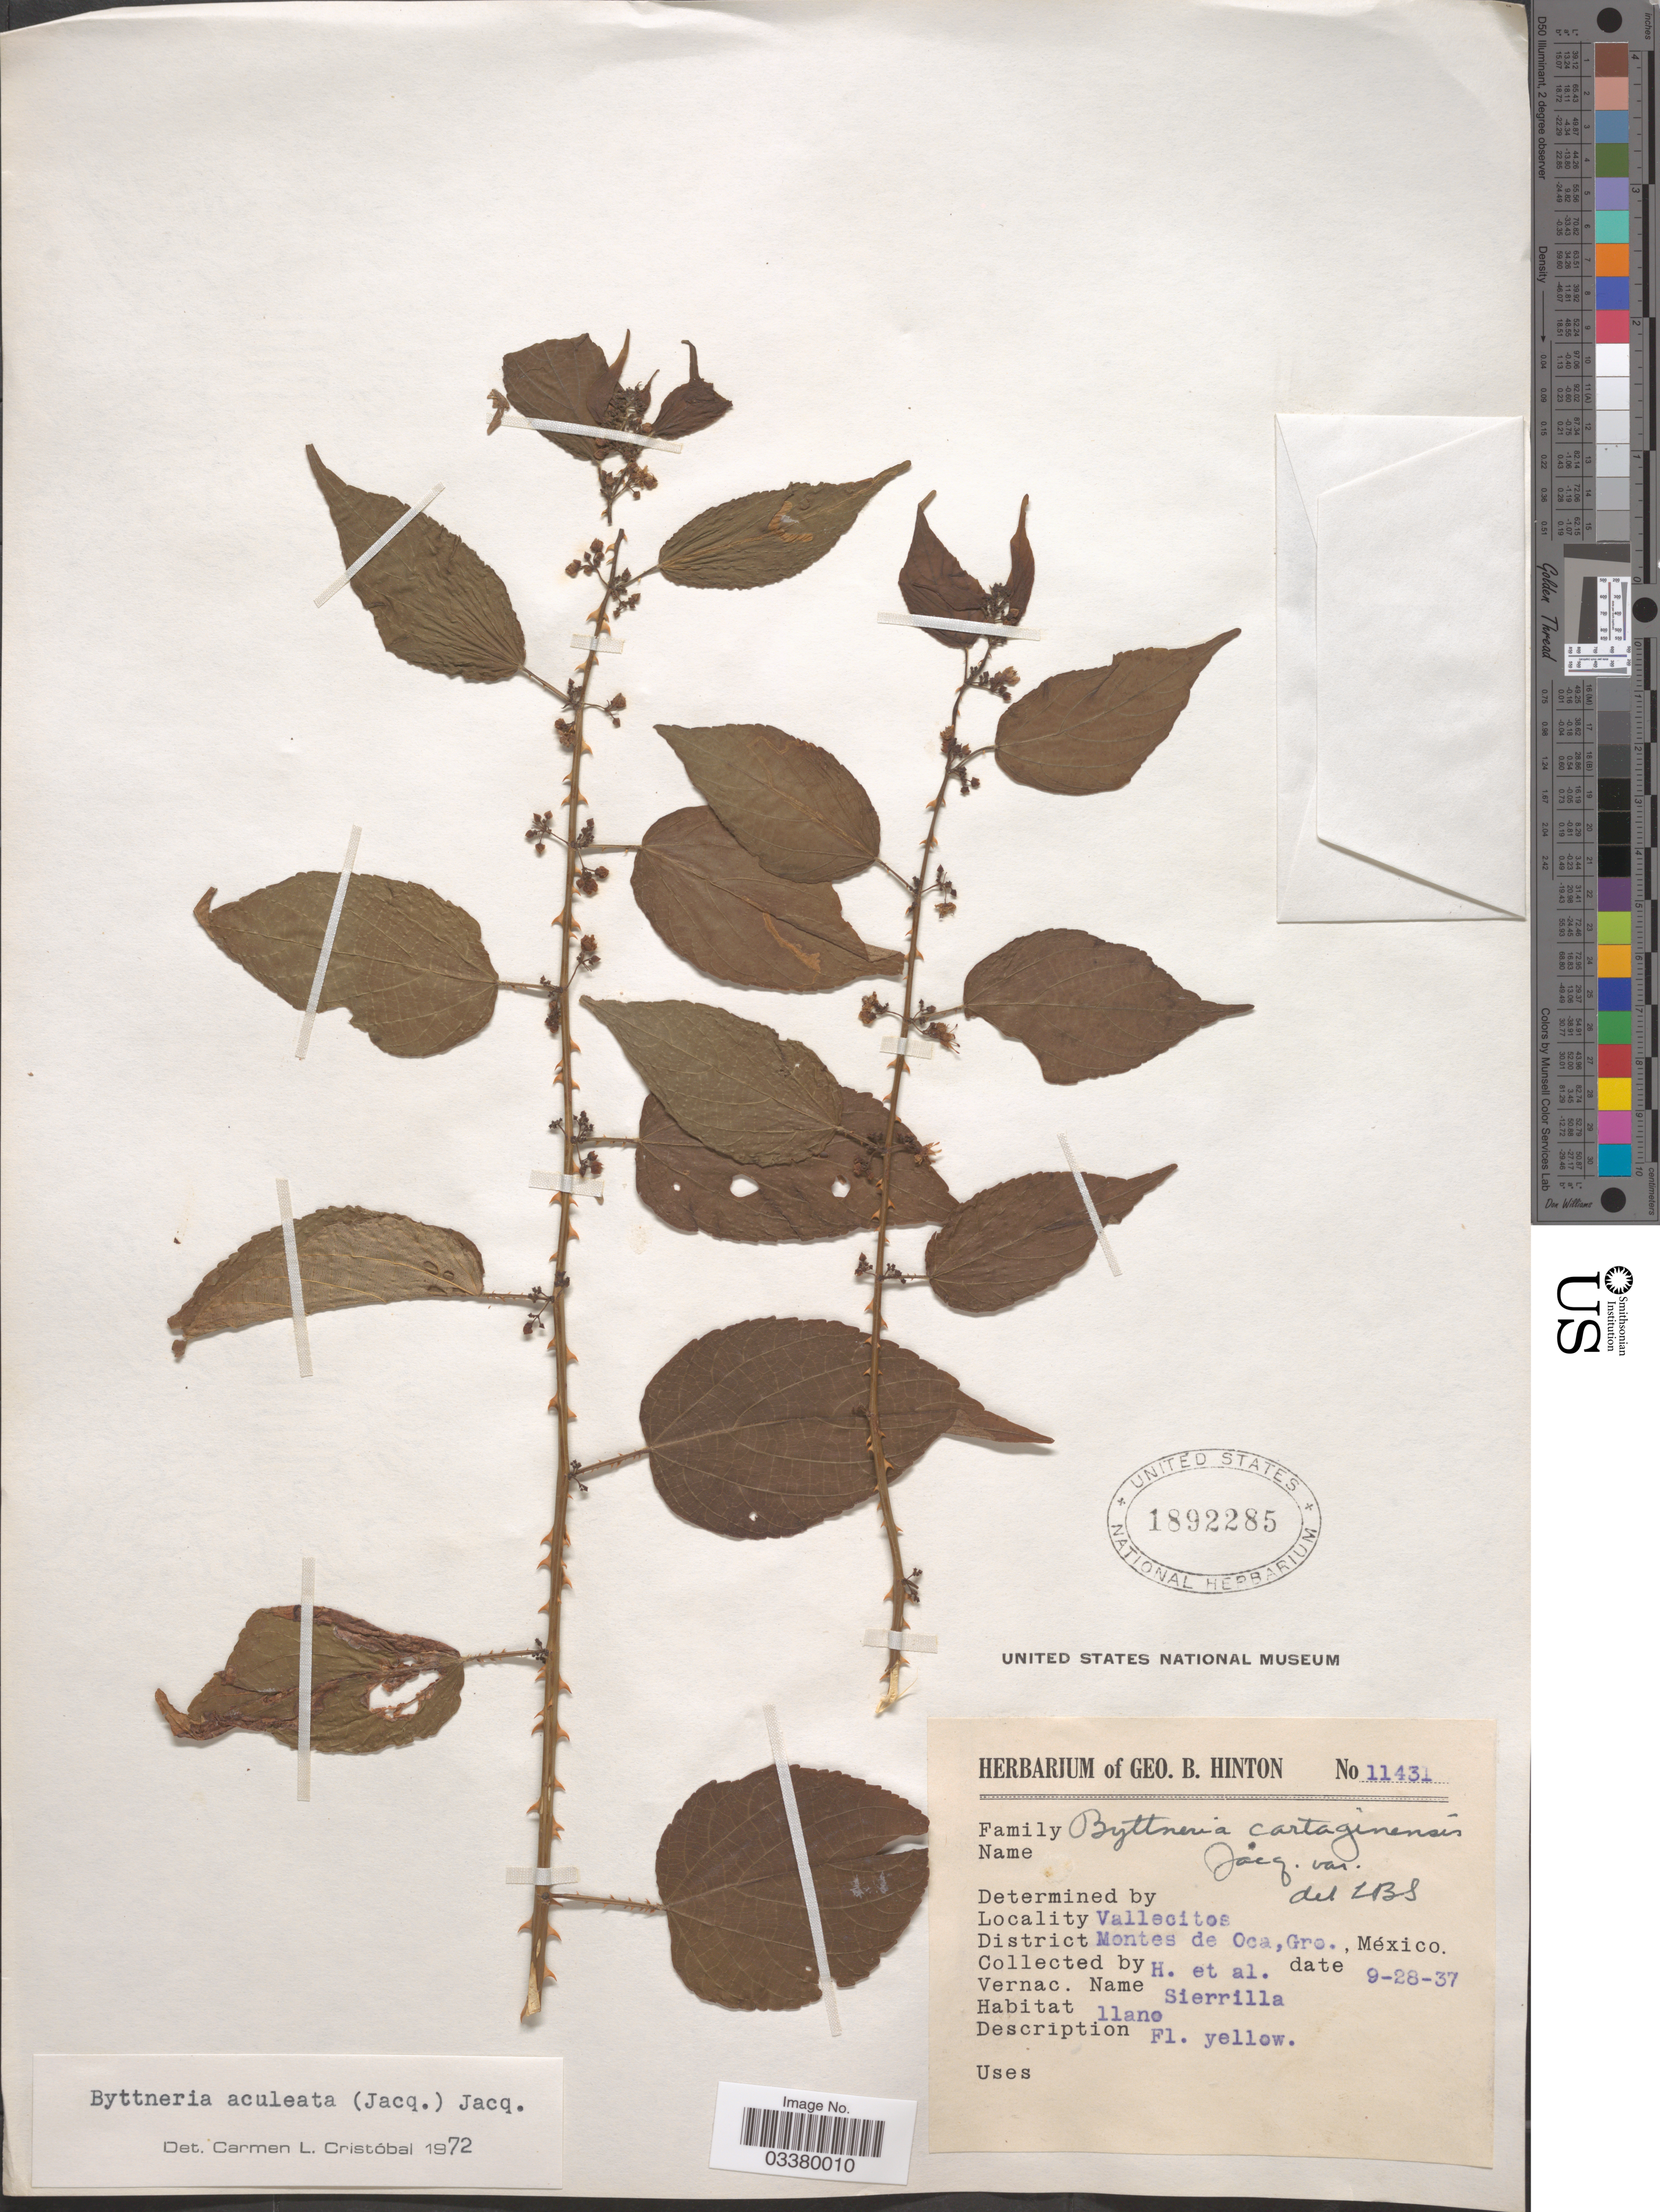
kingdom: Plantae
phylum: Tracheophyta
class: Magnoliopsida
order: Malvales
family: Malvaceae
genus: Byttneria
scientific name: Byttneria aculeata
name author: (Jacq.) Jacq.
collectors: G. B. Hinton & et al.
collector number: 11431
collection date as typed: Transcribed d/m/y: 28/9/37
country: Mexico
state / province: Guerrero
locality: Vallecitos, District Montes de Oca.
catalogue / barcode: US 1892285